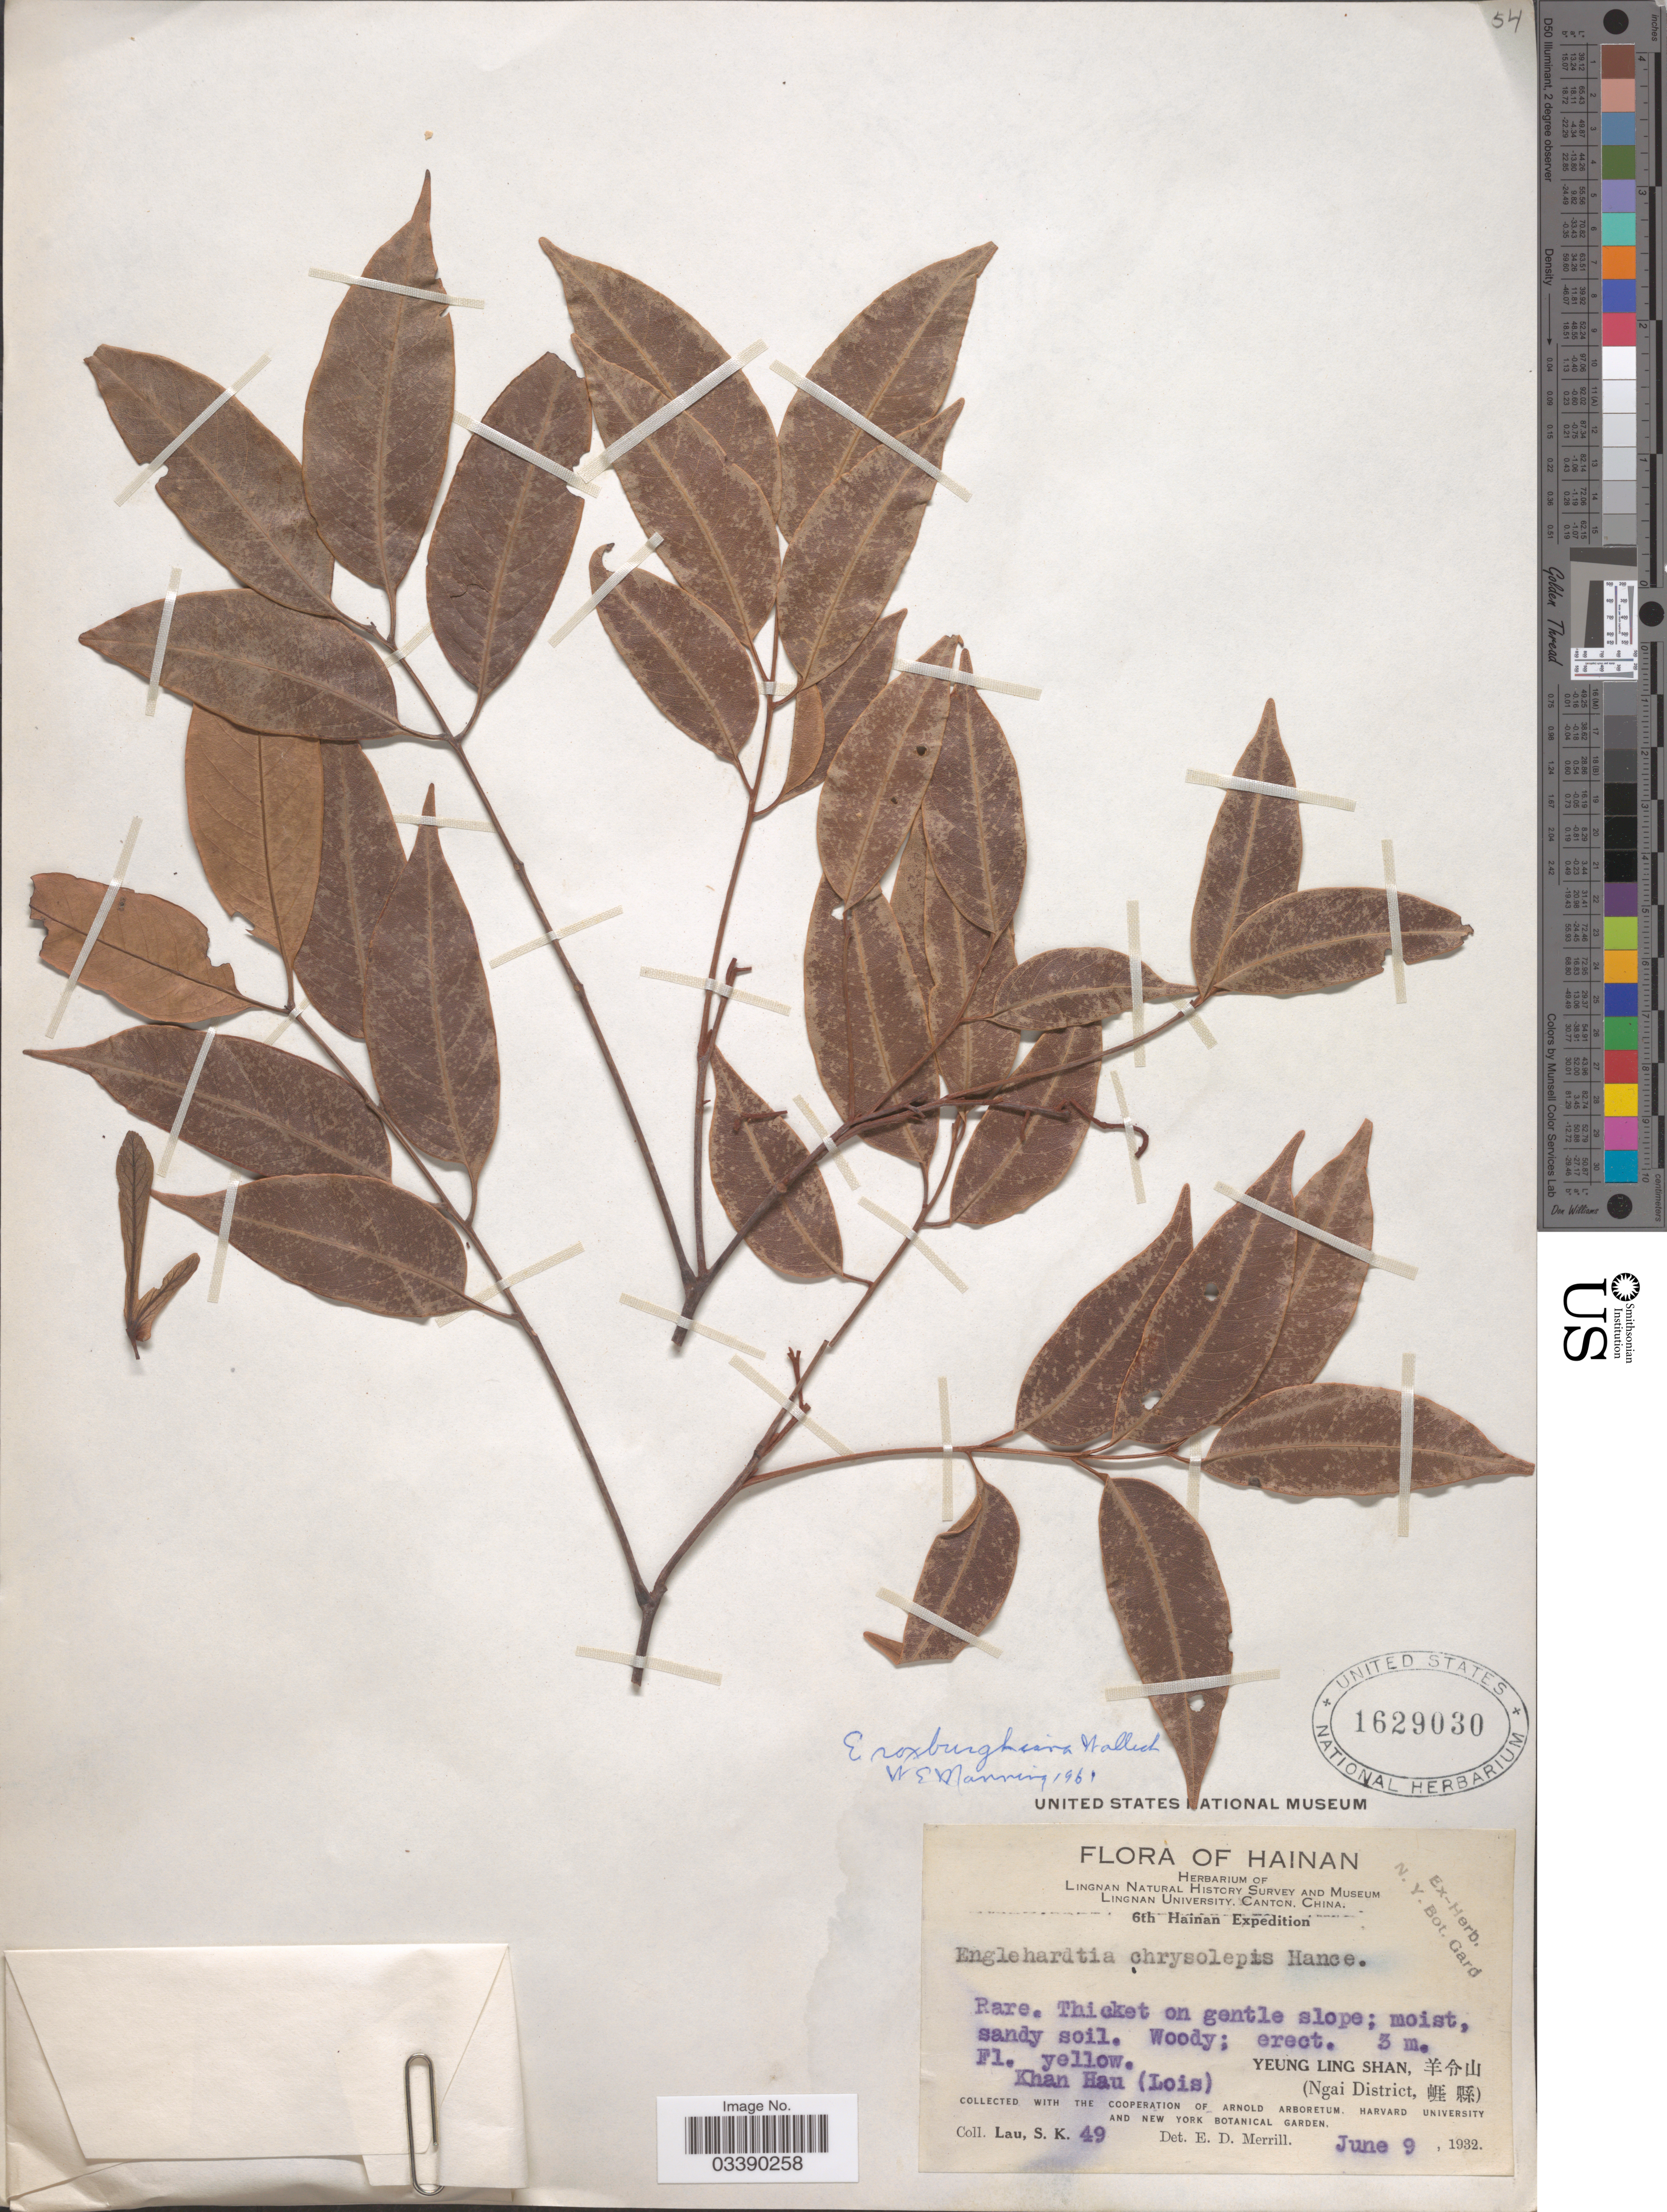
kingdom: Plantae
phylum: Tracheophyta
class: Magnoliopsida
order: Fagales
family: Juglandaceae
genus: Engelhardia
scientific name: Engelhardia roxburghiana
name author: Lindl.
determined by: Strong, M. T., (US), Smithsonian Institution - National Museum of Natural History (UNITED STATES)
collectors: S. K. Lau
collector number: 49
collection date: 1932-06-09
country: China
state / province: Hainan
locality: KhaHau (Lo.[unsure placement] Yeung Ling Shan (Ngai District.)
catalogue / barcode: US 1629030